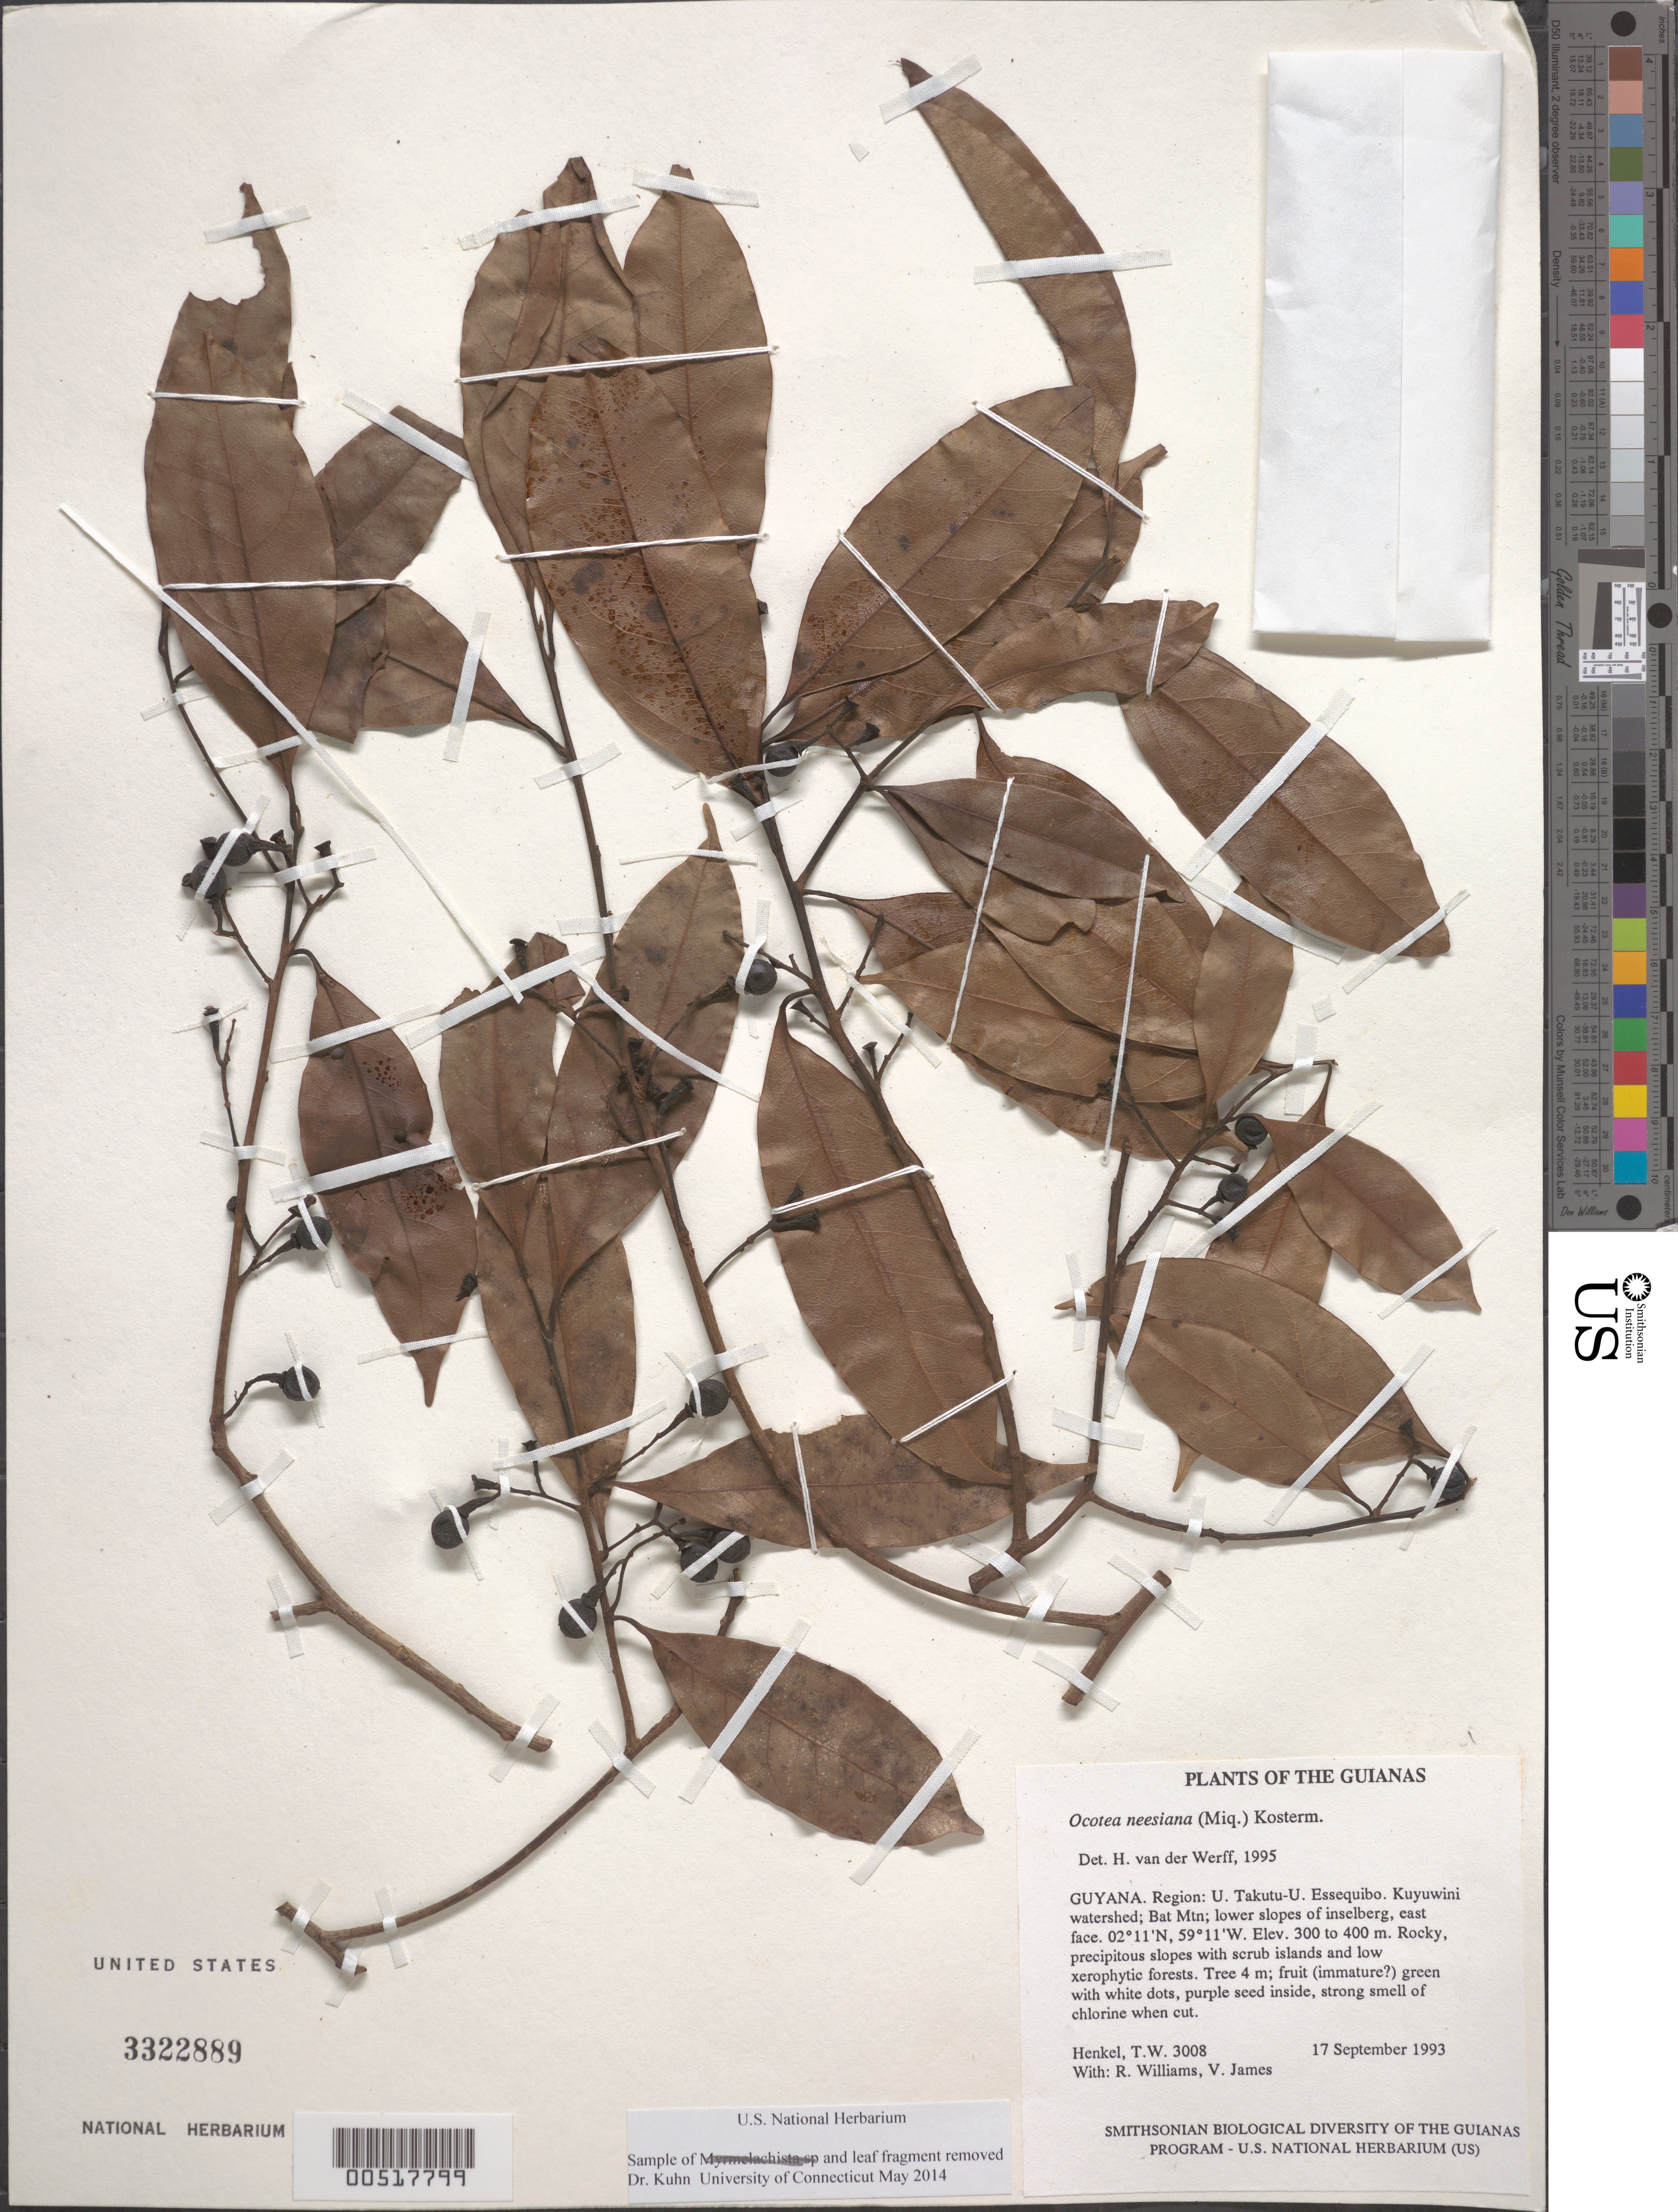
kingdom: Plantae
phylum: Tracheophyta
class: Magnoliopsida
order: Laurales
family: Lauraceae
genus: Ocotea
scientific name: Ocotea neesiana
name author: (Miq.) Kosterm.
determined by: van der Werff, H., (MO), Missouri Botanical Garden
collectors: T. Henkel, R. Williams & V. James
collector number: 3008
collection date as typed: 17 September 1993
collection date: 1993-09-17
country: Guyana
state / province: U. Takutu-U. Essequibo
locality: Kuyuwini watershed; Bat Mtn; lower slopes of inselberg, east face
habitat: Rocky, precipitous slopes with scrub islands and low xerophytic forests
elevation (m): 300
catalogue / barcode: US 3322889